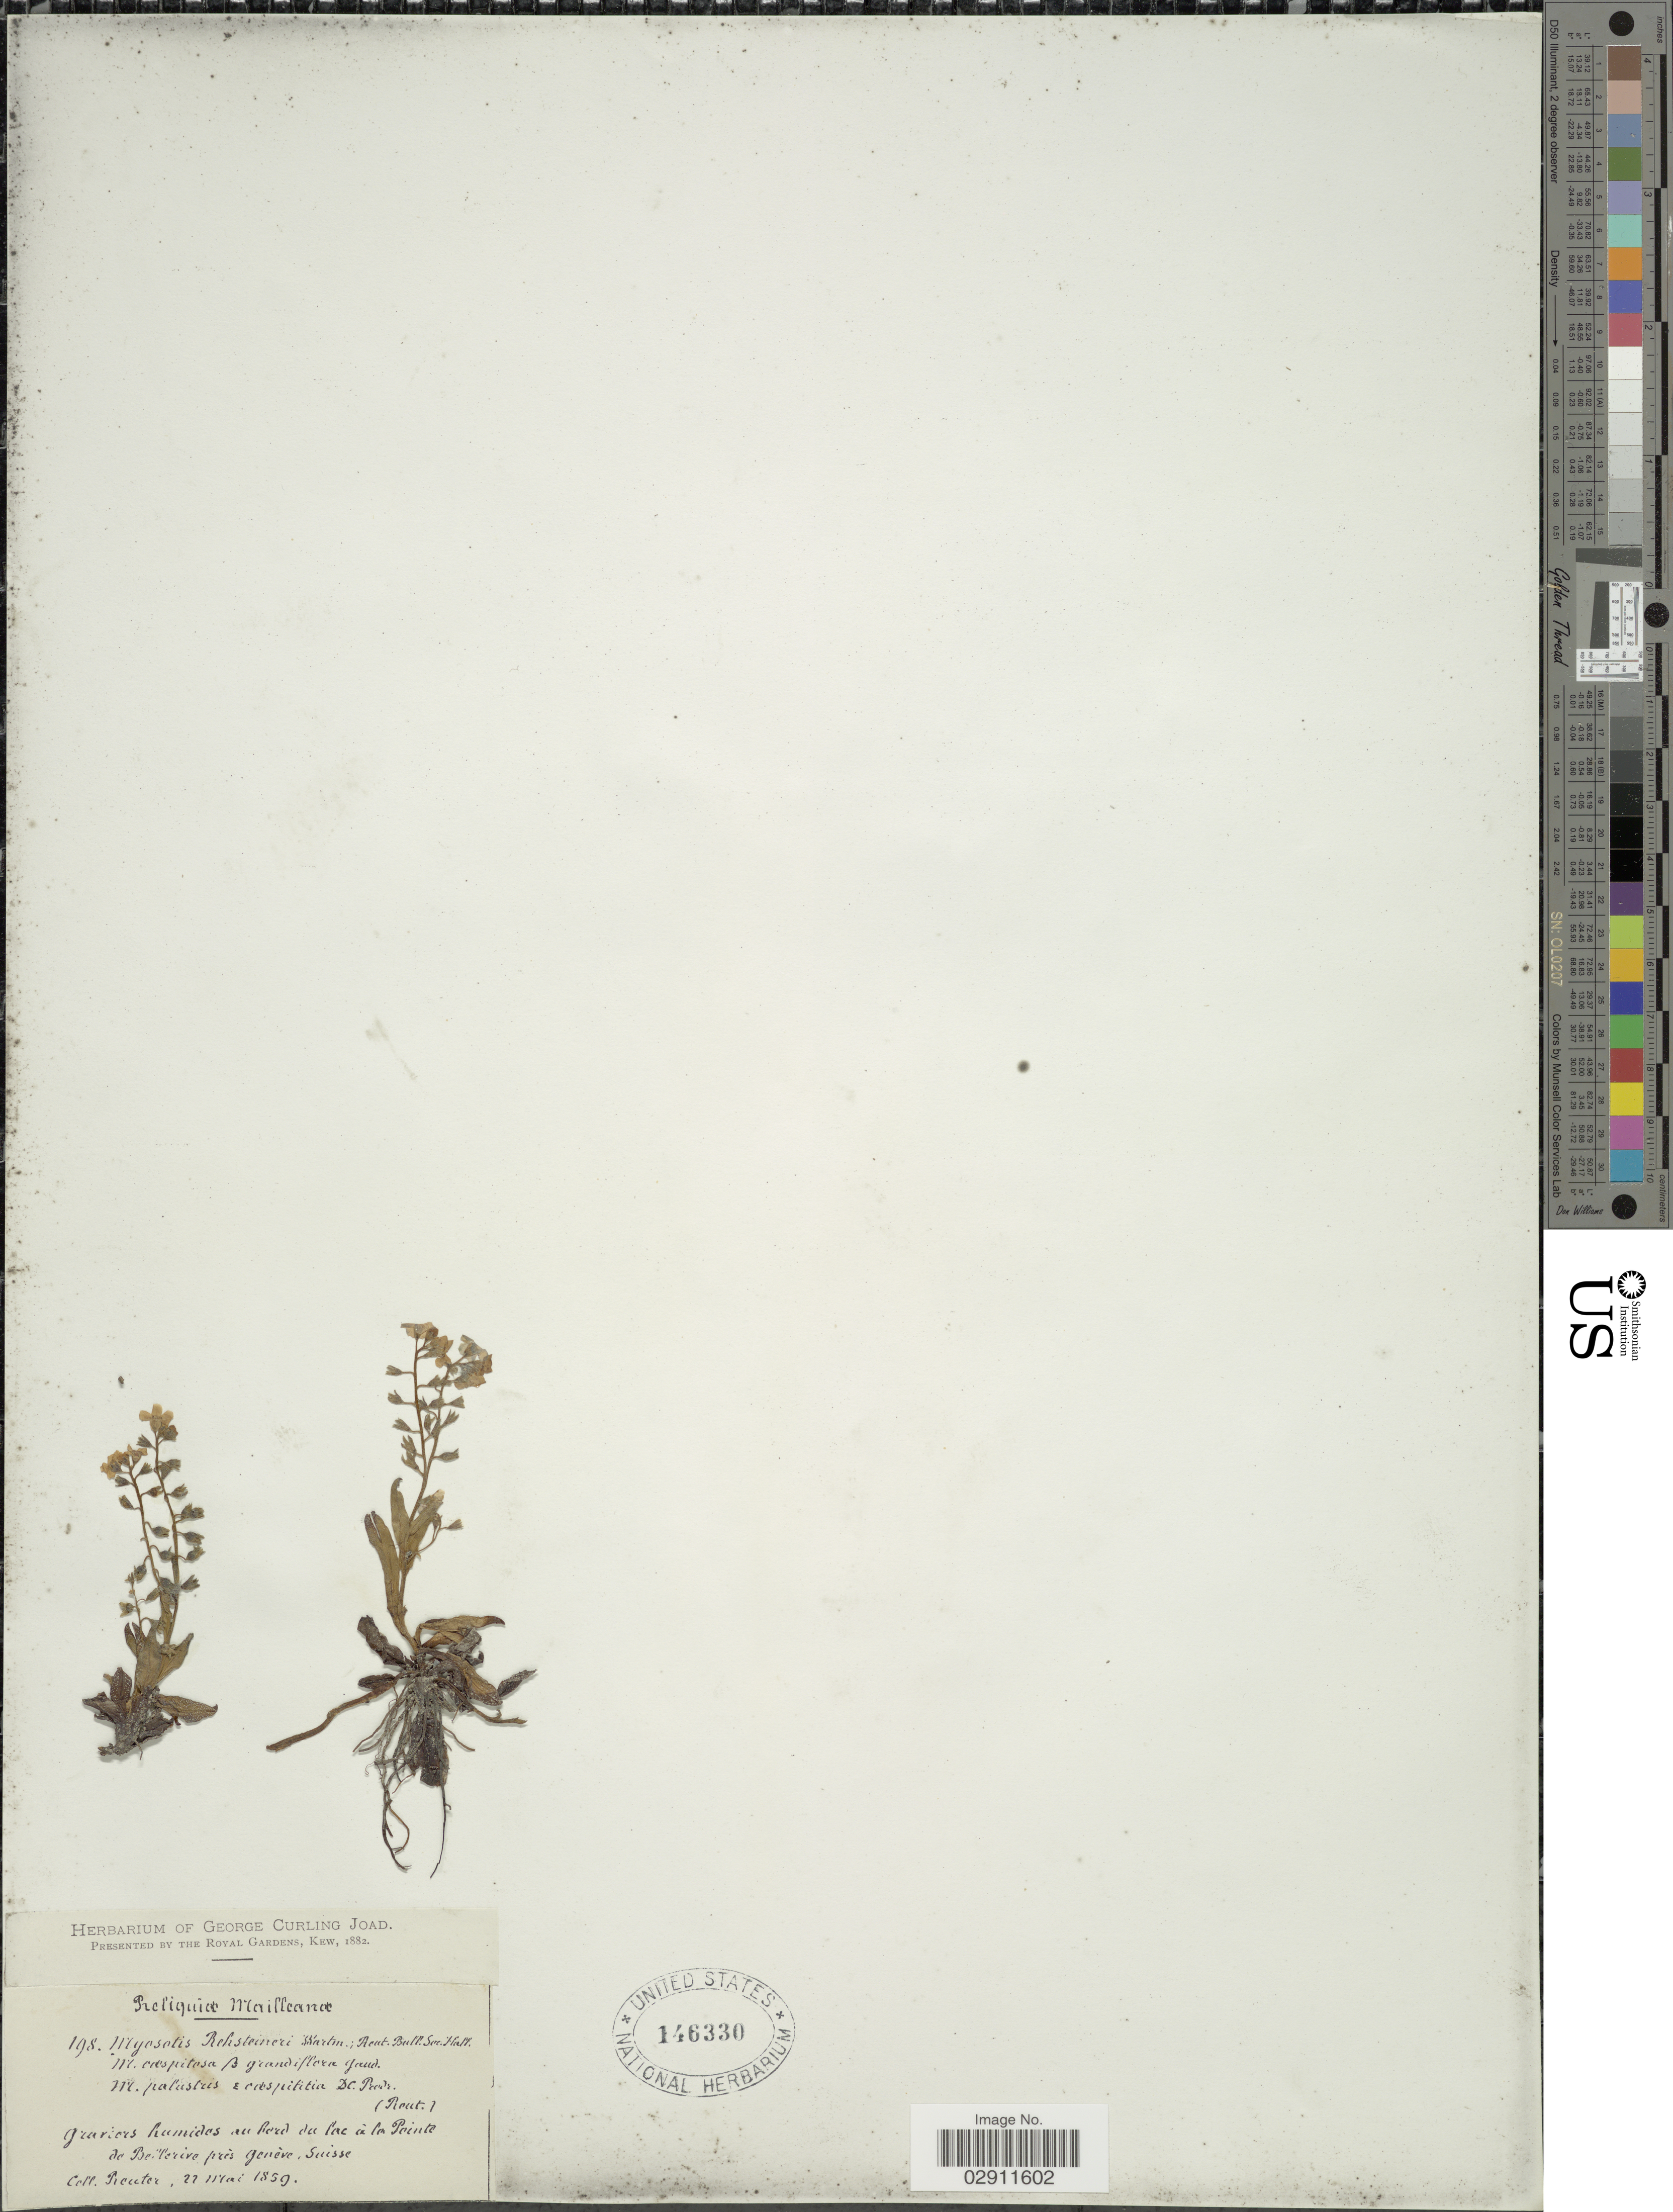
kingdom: Plantae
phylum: Tracheophyta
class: Magnoliopsida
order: Boraginales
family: Boraginaceae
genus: Myosotis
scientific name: Myosotis rehsteineri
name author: Wartm.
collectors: -. Reuter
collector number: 198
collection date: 1859-05-22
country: Switzerland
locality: Graviers humides au bord du lac á la Pointe de Bellerive prés genève, Suisse.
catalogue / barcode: US 146330